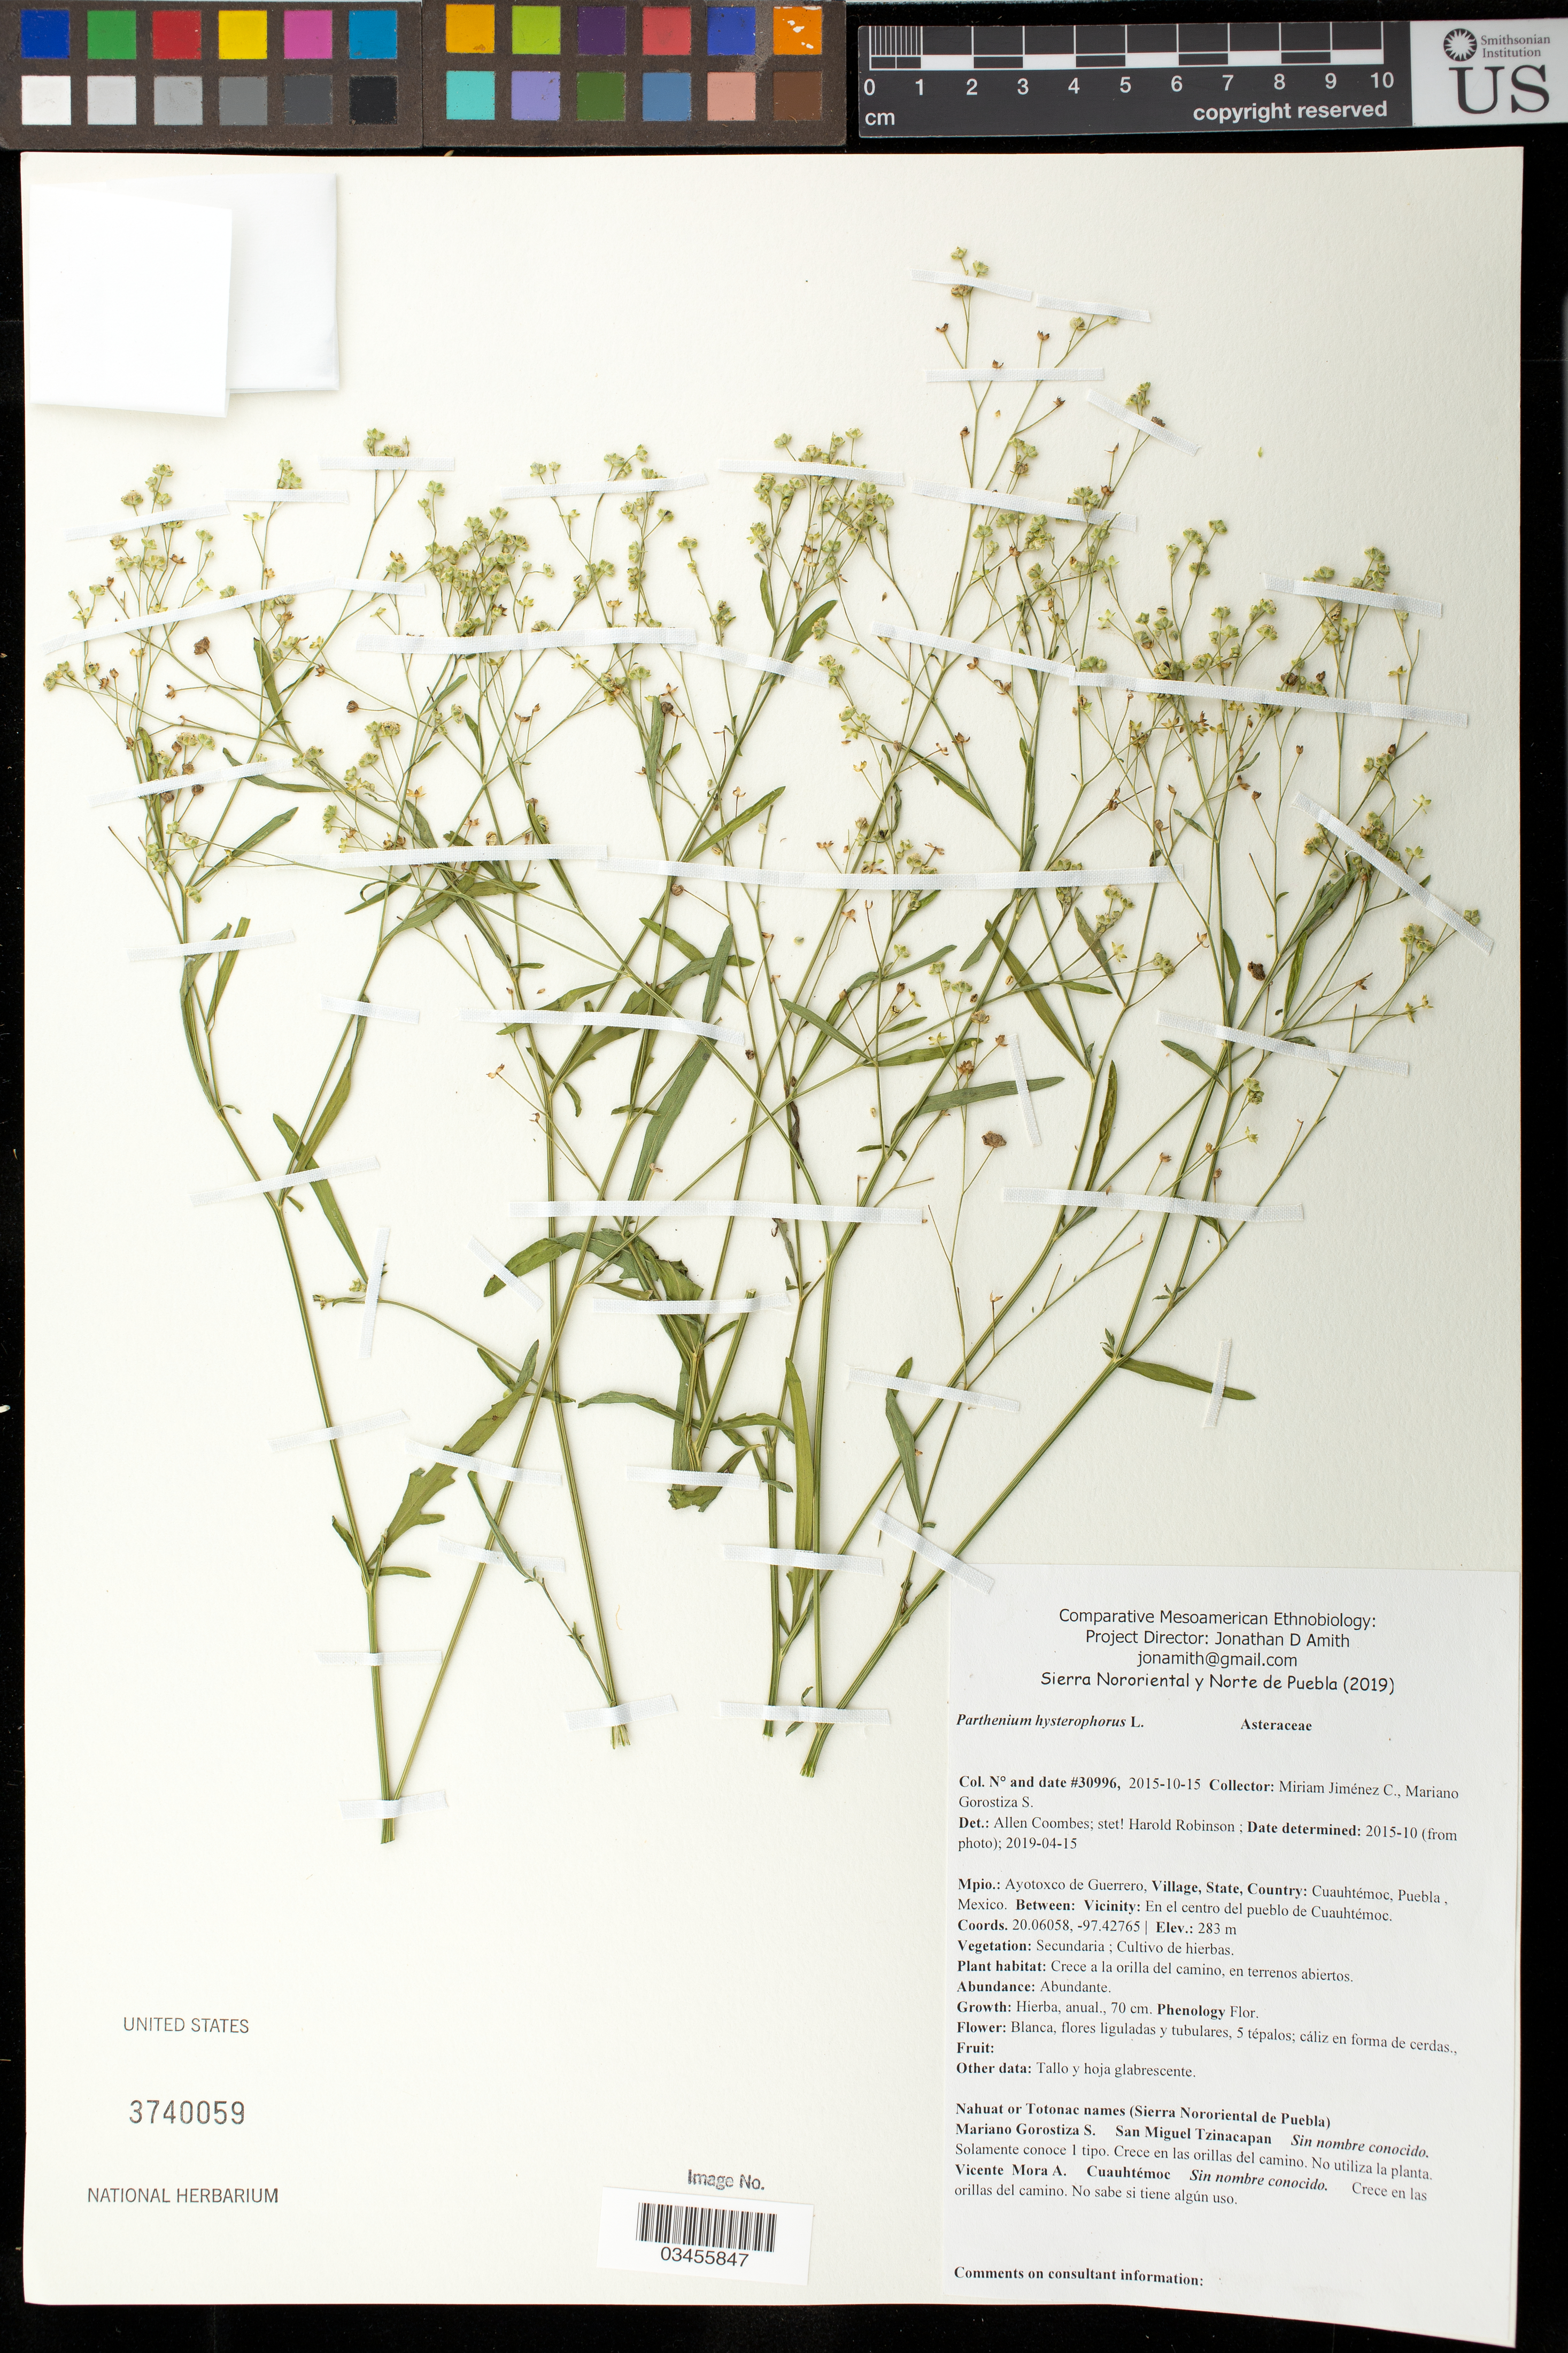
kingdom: Plantae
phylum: Tracheophyta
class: Magnoliopsida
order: Asterales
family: Asteraceae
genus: Parthenium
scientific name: Parthenium hysterophorus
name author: L.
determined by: Robinson, Harold E., (US)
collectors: M. Jiménez Chimil & M. Gorostiza S.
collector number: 30996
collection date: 2015-10-15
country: México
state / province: Puebla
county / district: Ayotoxco de Guerrero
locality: PUEBLO: Cuauhtémoc; LOCALIDAD EXACTA: En el centro del pueblo de Cuauhtémoc.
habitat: Cultivo de hierbas. | A la orilla del camino, en terrenos abiertos.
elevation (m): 283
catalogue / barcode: US 3740059